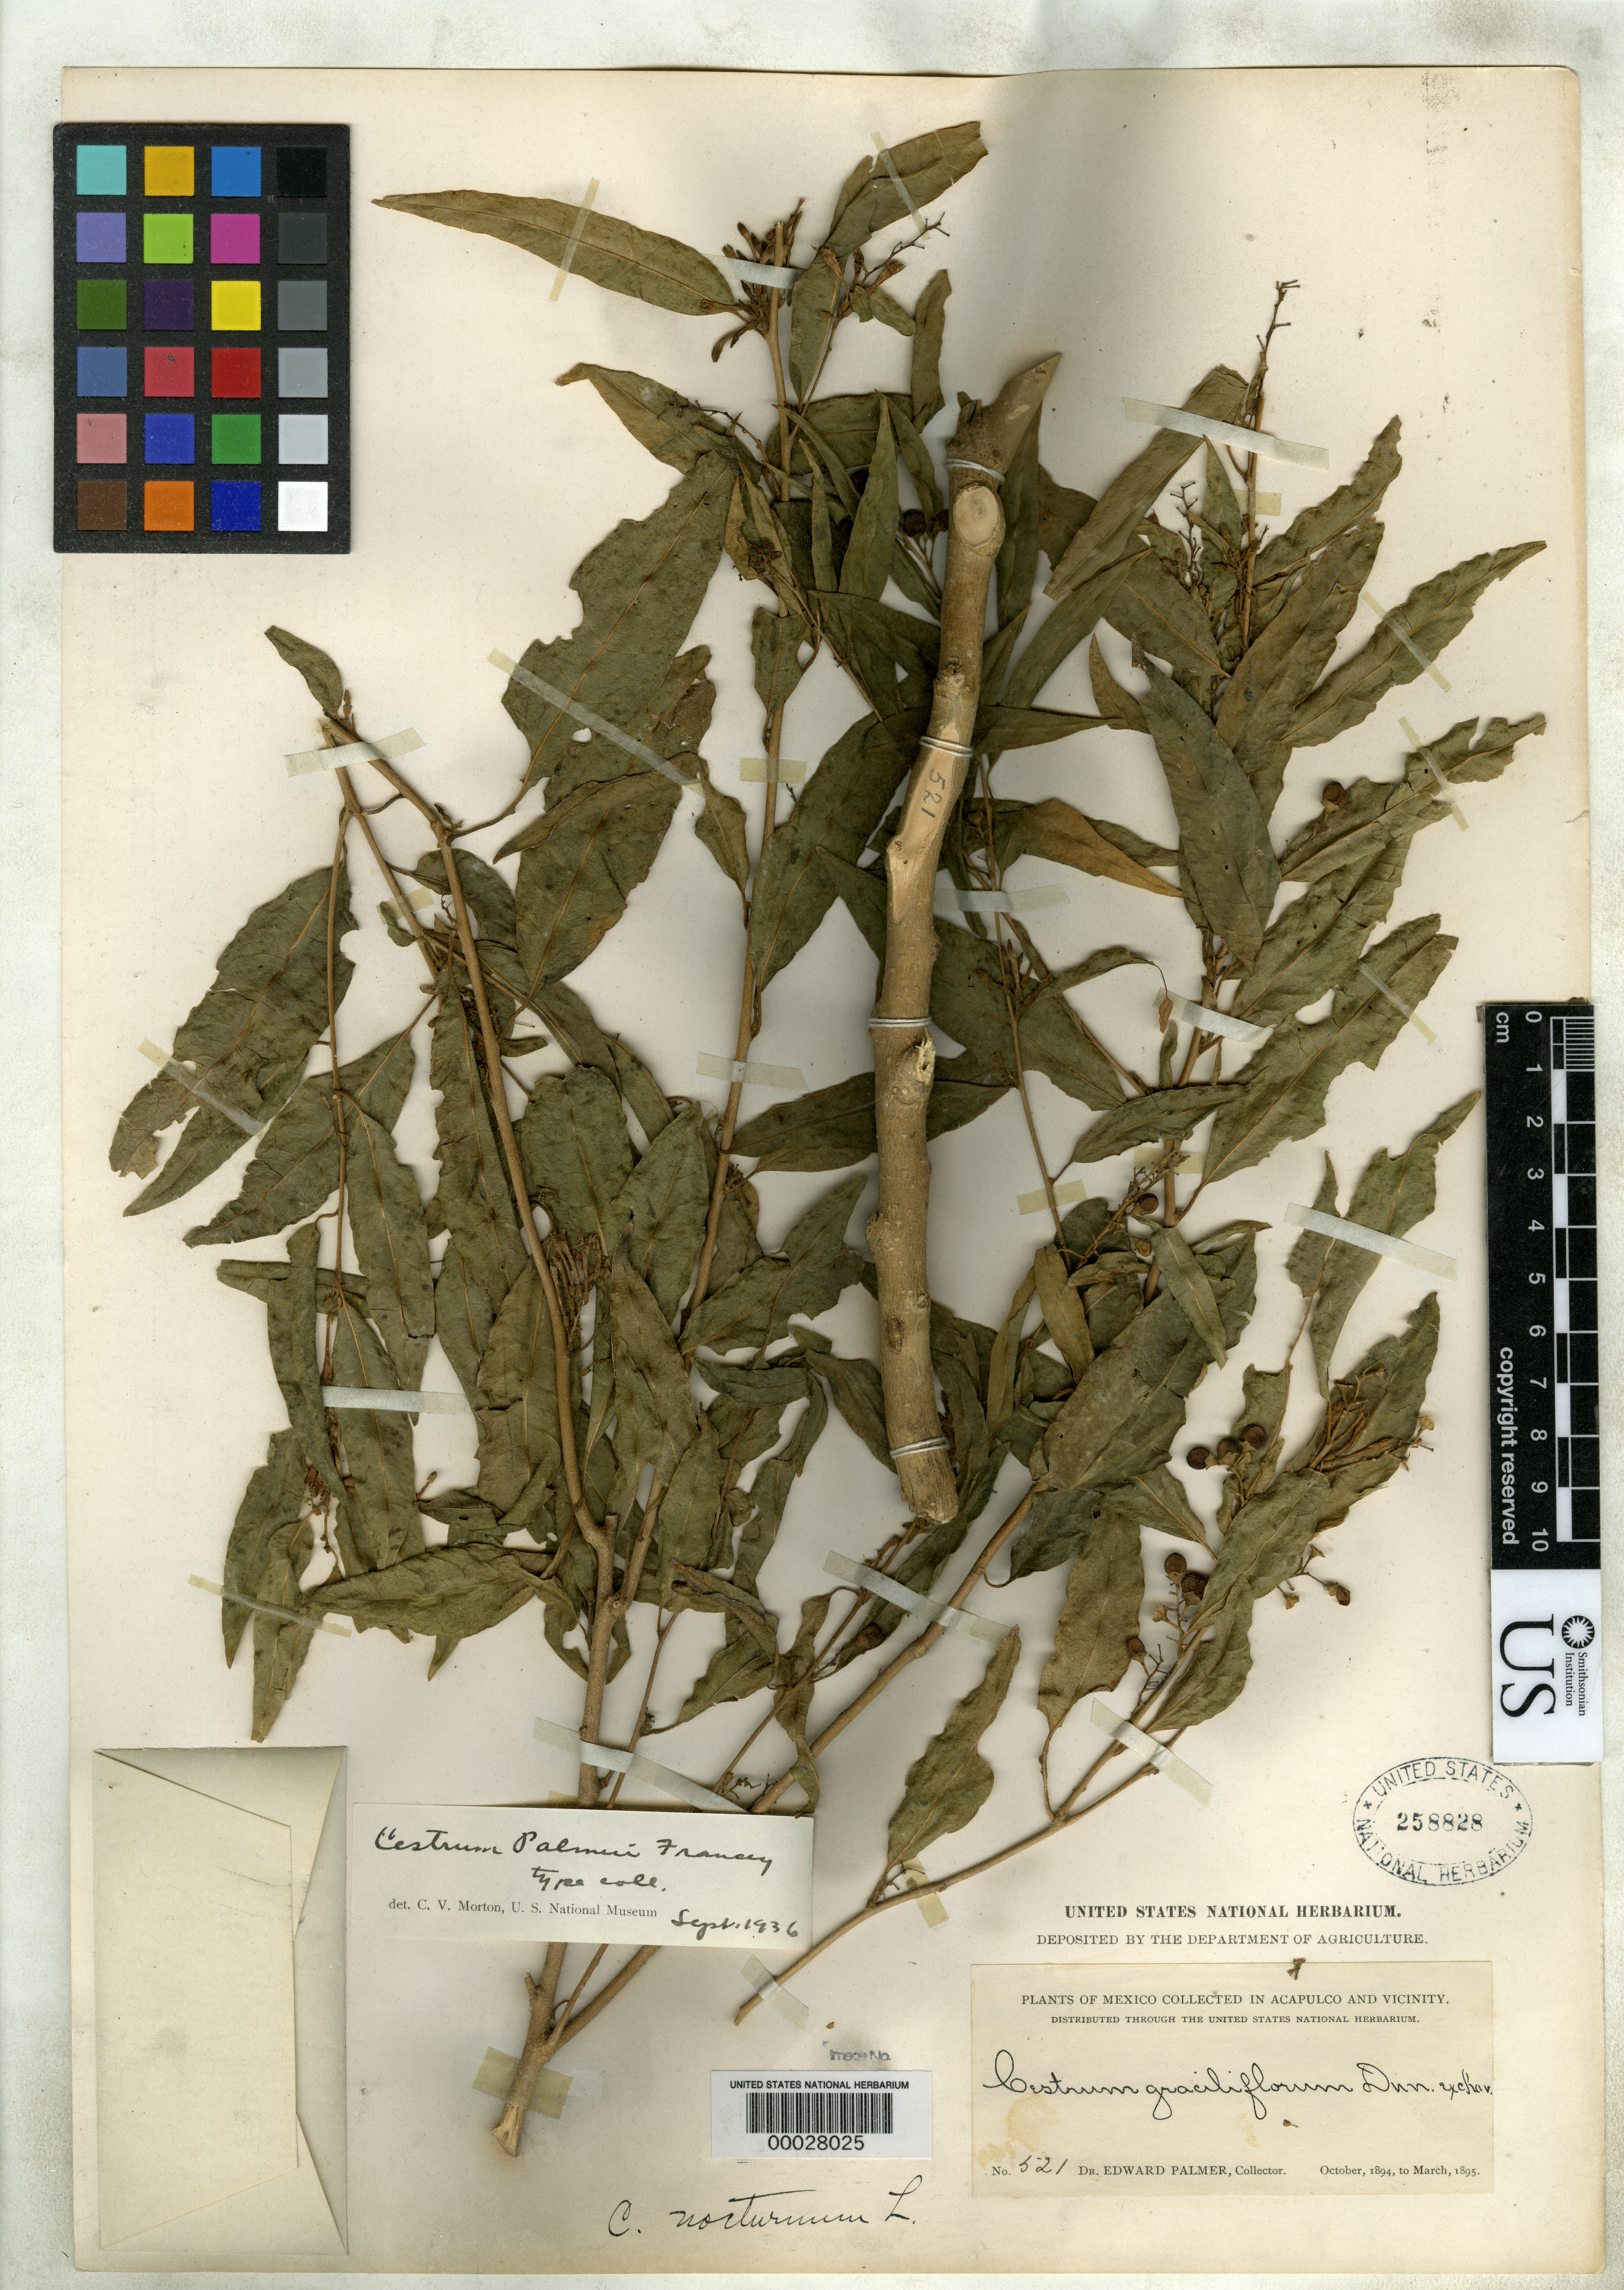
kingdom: Plantae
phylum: Tracheophyta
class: Magnoliopsida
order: Solanales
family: Solanaceae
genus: Cestrum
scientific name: Cestrum palmeri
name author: Francey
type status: Isotype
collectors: E. Palmer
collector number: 521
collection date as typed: Oct 1894 to -- Mar 1895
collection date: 1894-10/1895-03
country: Mexico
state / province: Guerrero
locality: Near Acapulco.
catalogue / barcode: US 258828